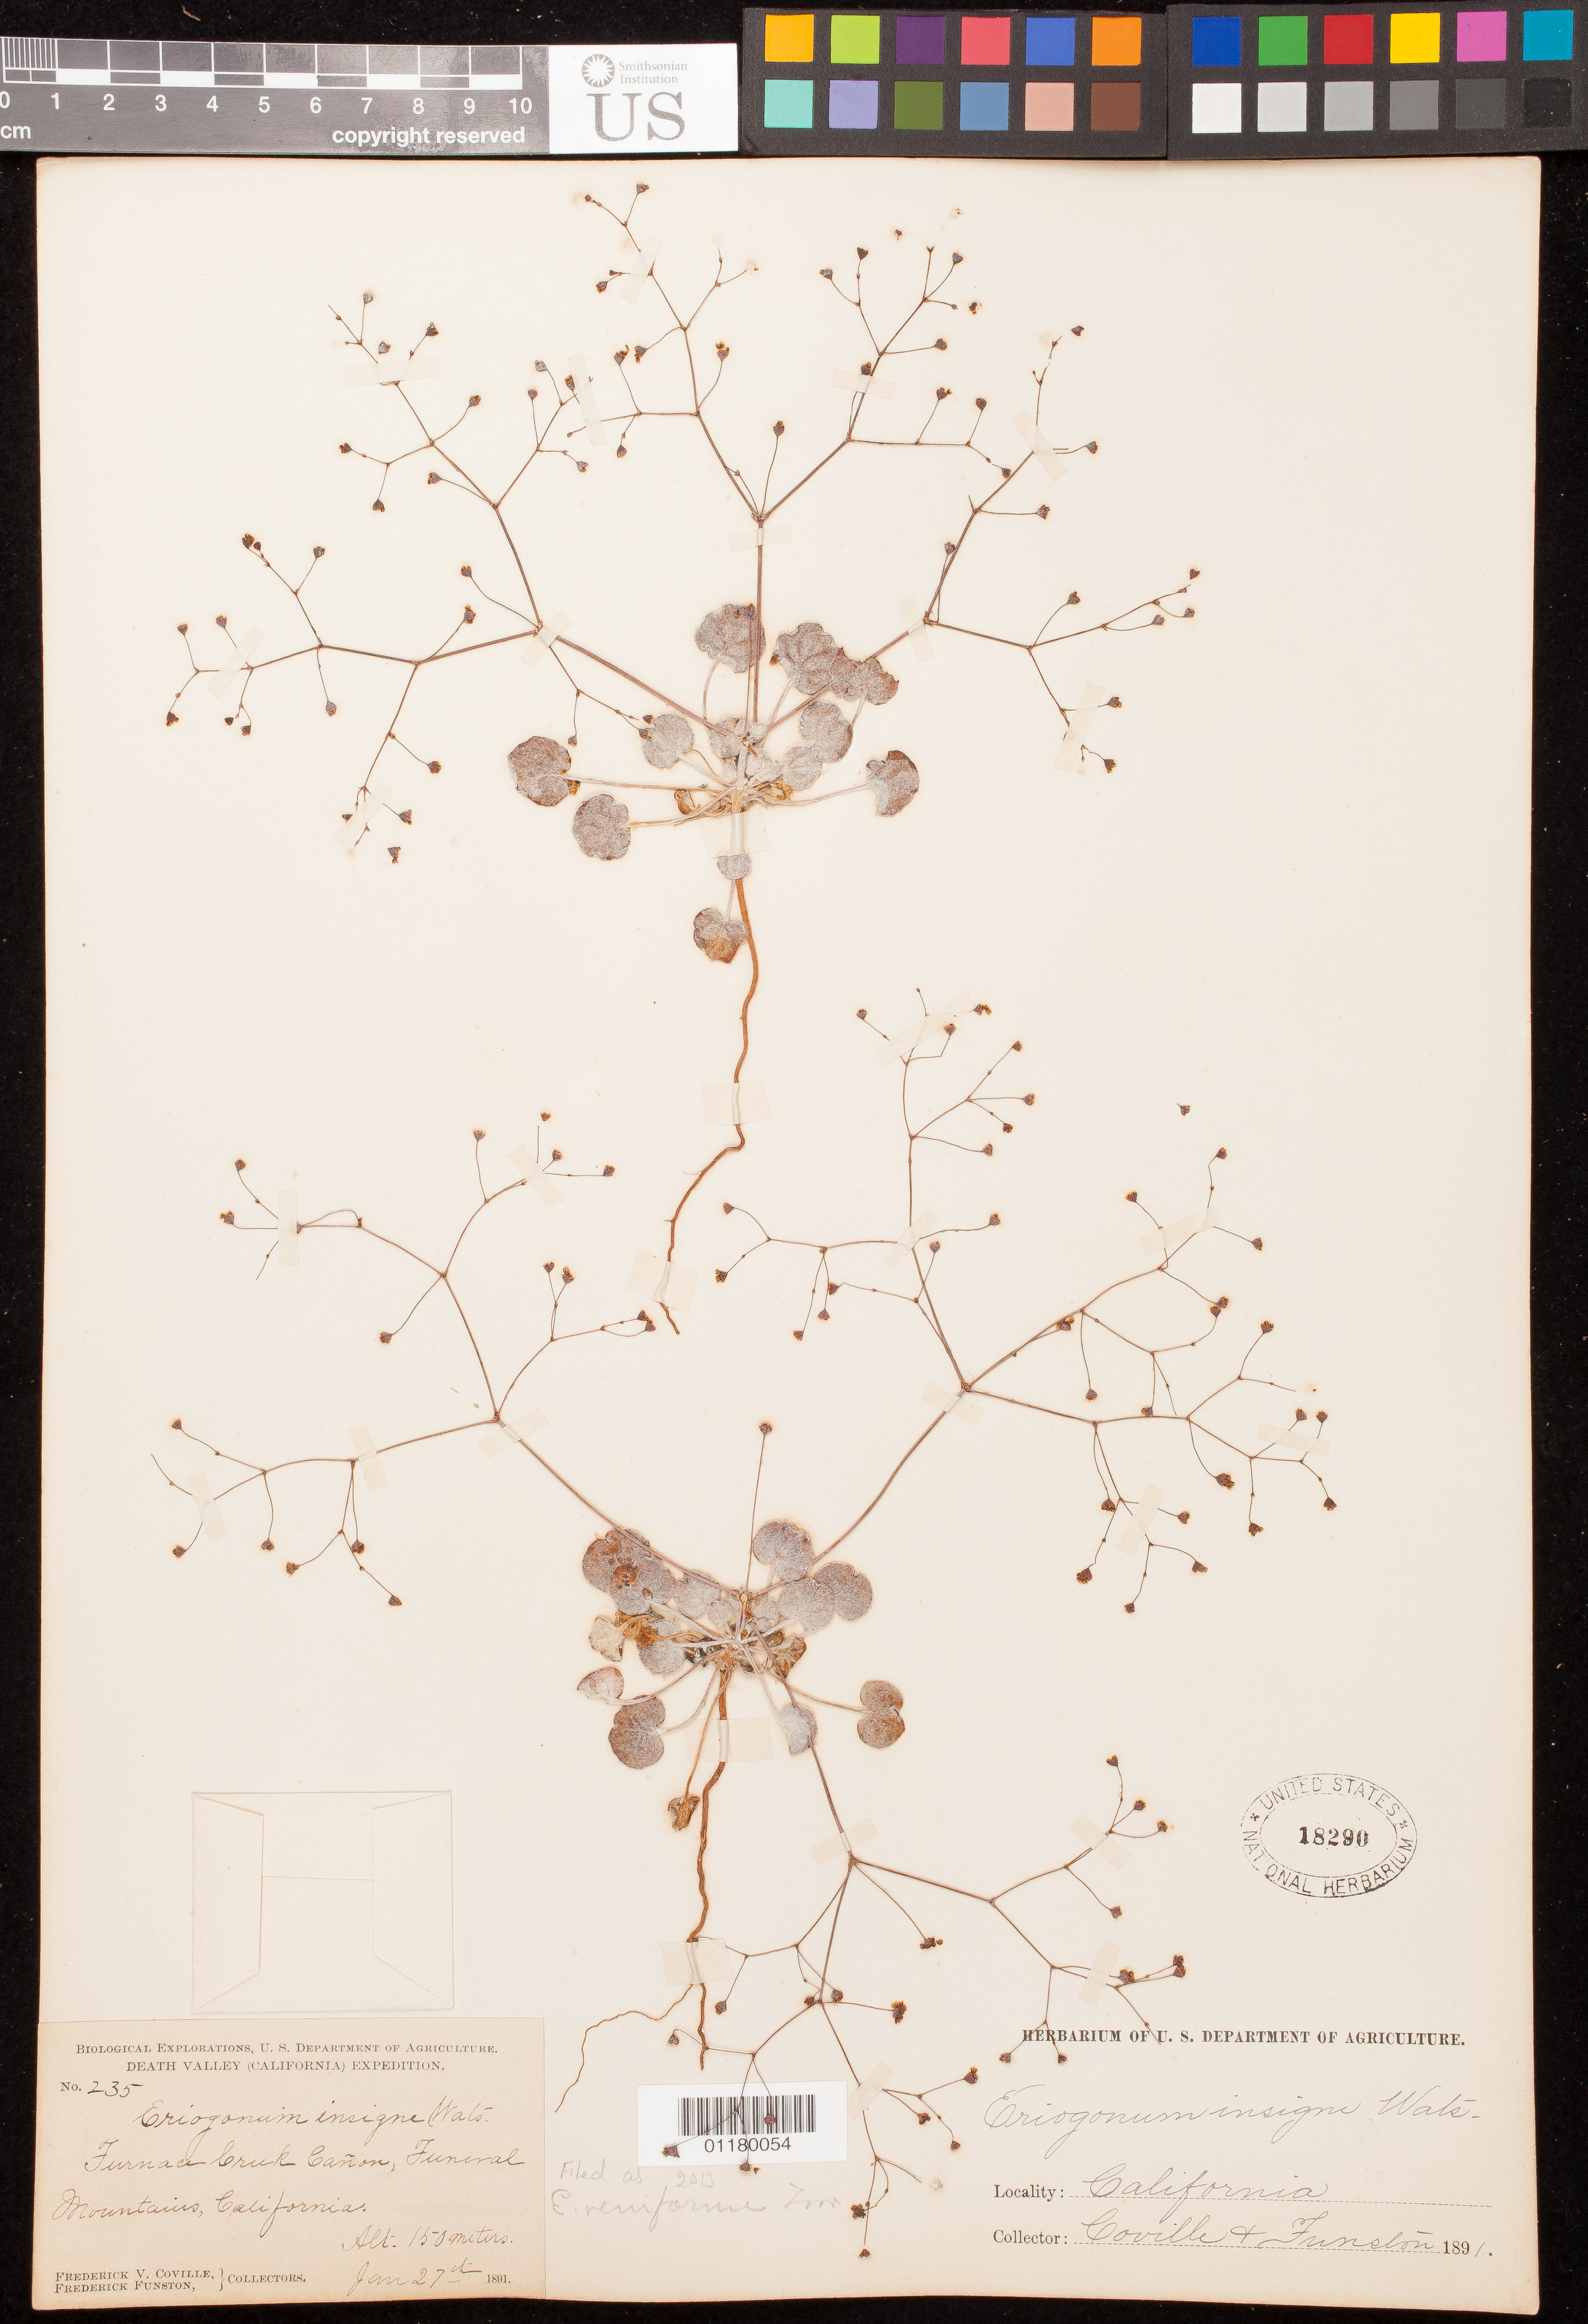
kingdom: Plantae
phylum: Tracheophyta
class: Magnoliopsida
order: Caryophyllales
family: Polygonaceae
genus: Eriogonum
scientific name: Eriogonum reniforme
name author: Torr. & Frém.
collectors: F. V. Coville & F. Funston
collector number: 235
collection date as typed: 27 Jan 1891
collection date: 1891-01-27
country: United States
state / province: California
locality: Furnace Creek Canyon, Funeral Mts.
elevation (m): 150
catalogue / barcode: US 18290